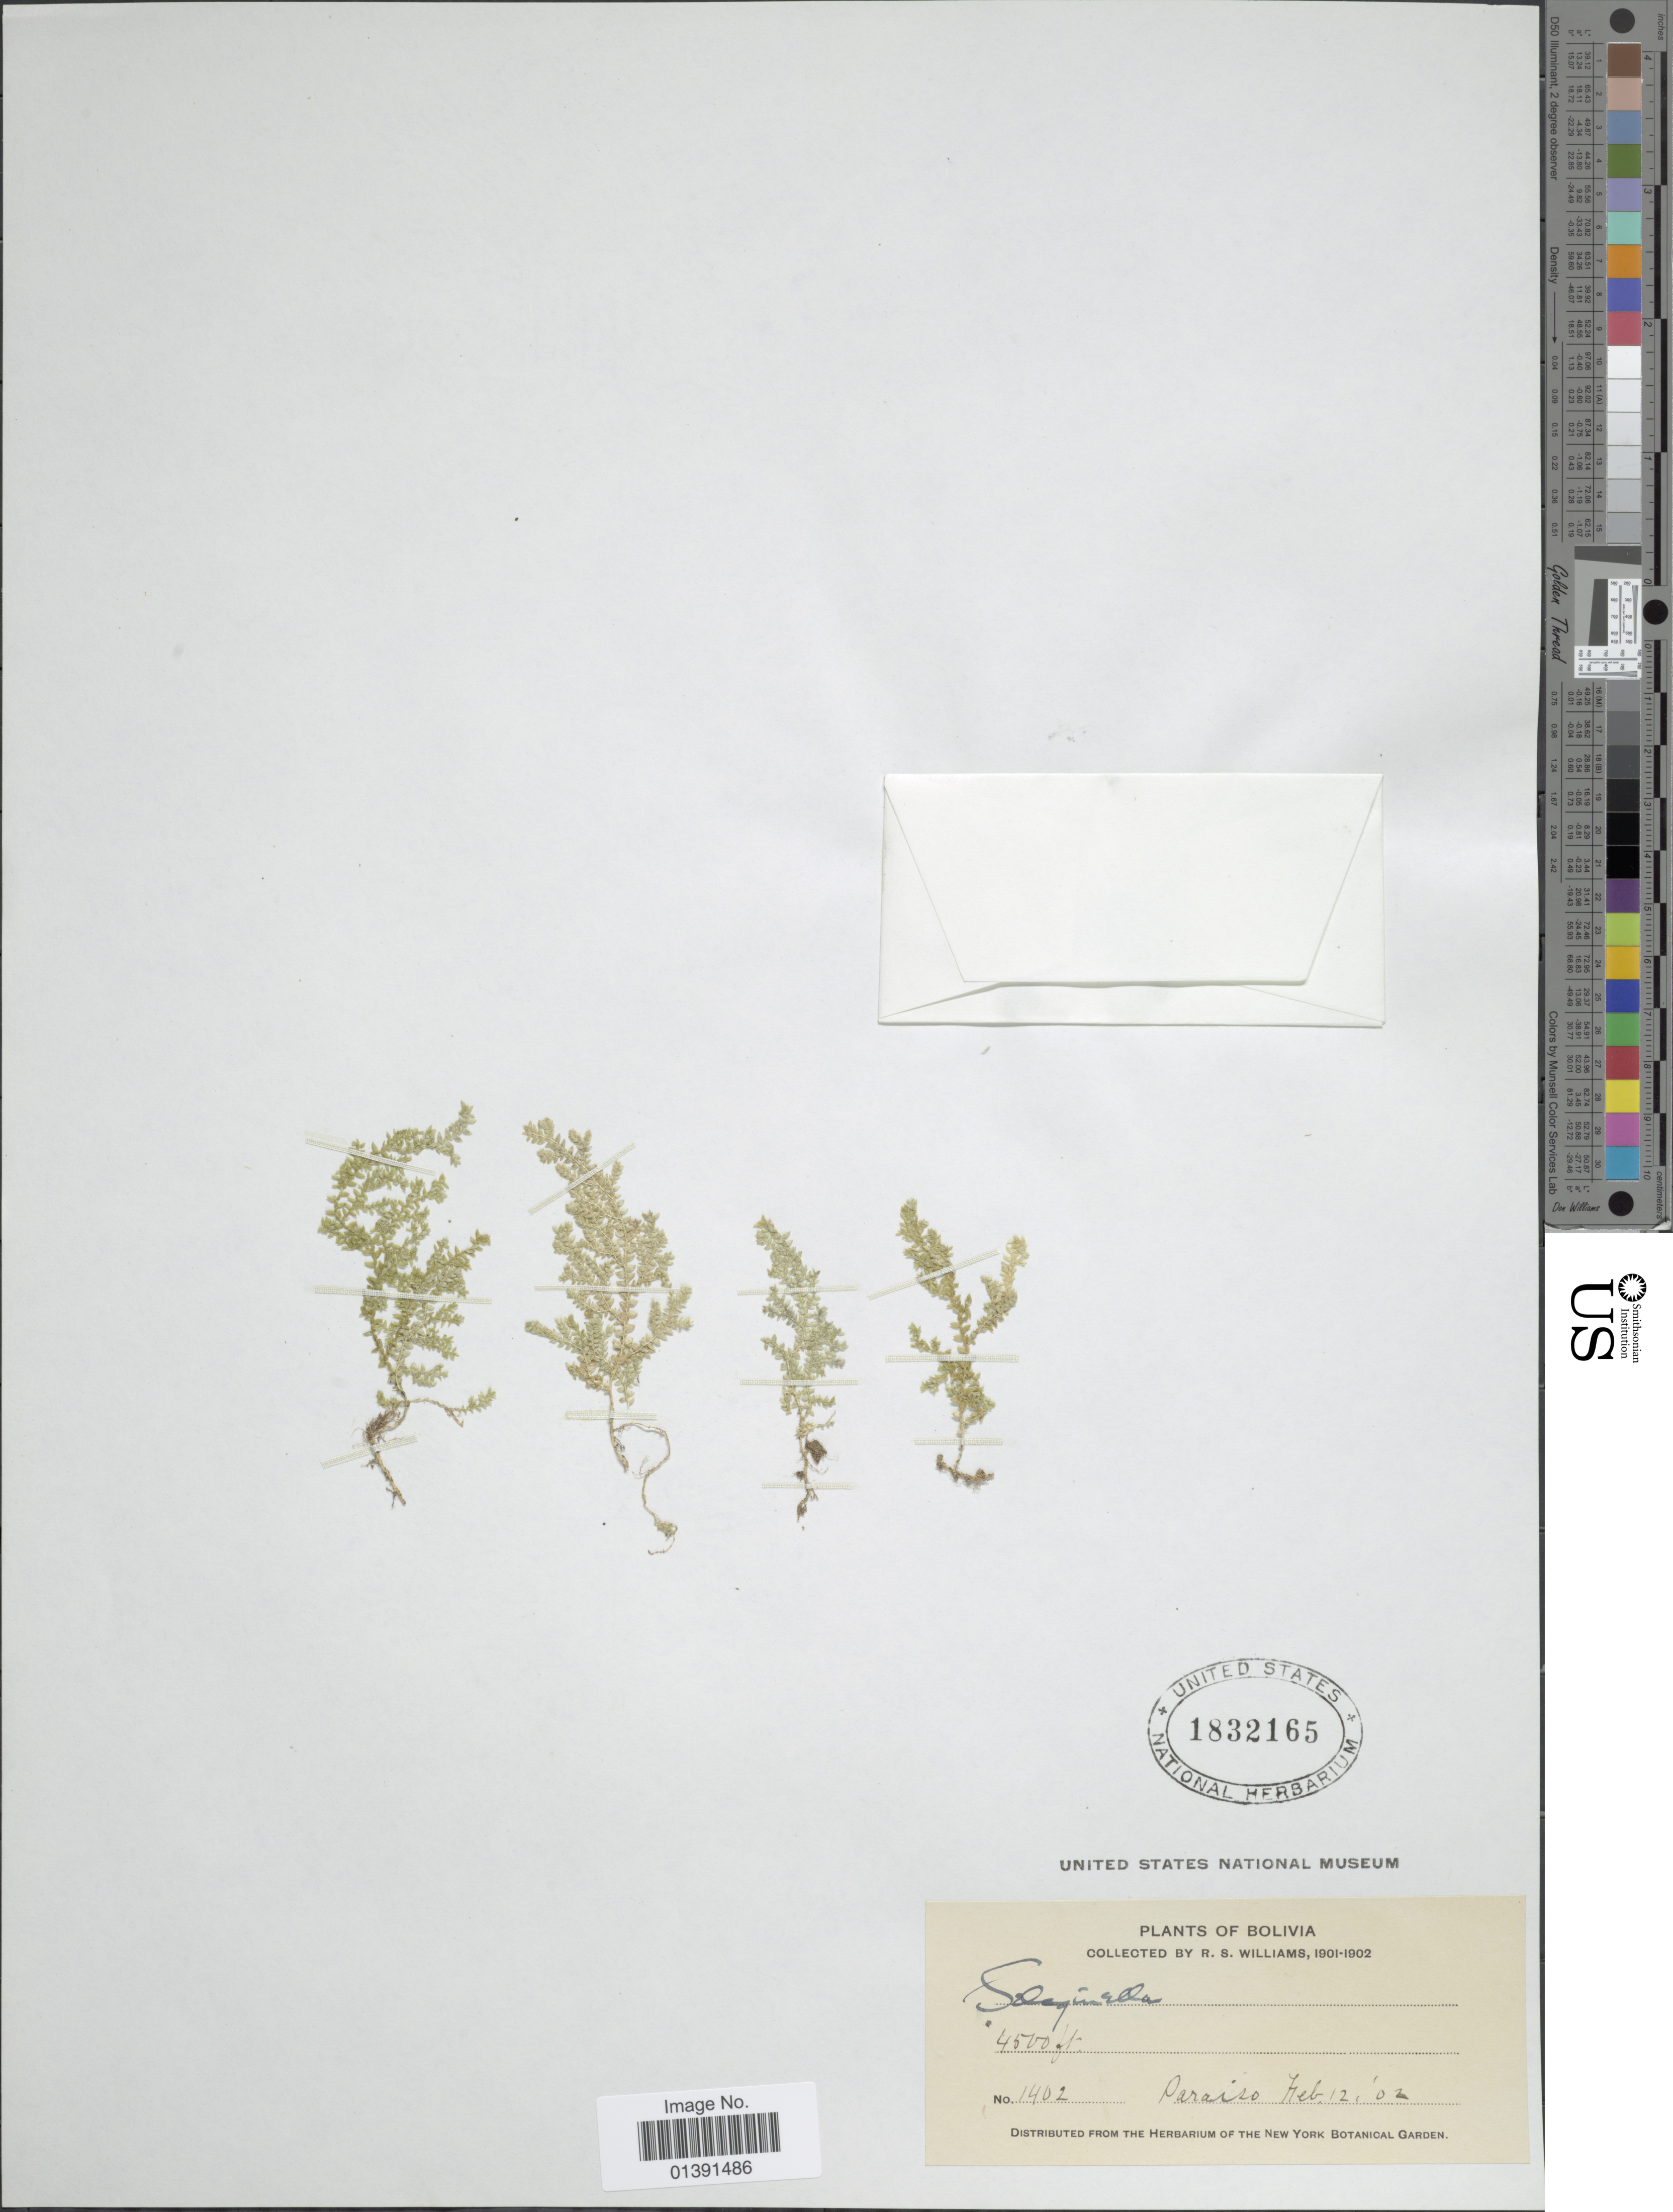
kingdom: Plantae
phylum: Tracheophyta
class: Lycopodiopsida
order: Selaginellales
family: Selaginellaceae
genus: Selaginella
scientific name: Selaginella novae-hollandiae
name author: (Sw.) Spring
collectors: R. S. Williams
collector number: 1402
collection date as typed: Feb. 12, '02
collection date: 1902-02-12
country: Bolivia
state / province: La Paz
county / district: Franz Tamayo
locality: Paraiso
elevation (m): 1372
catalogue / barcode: US 1832165